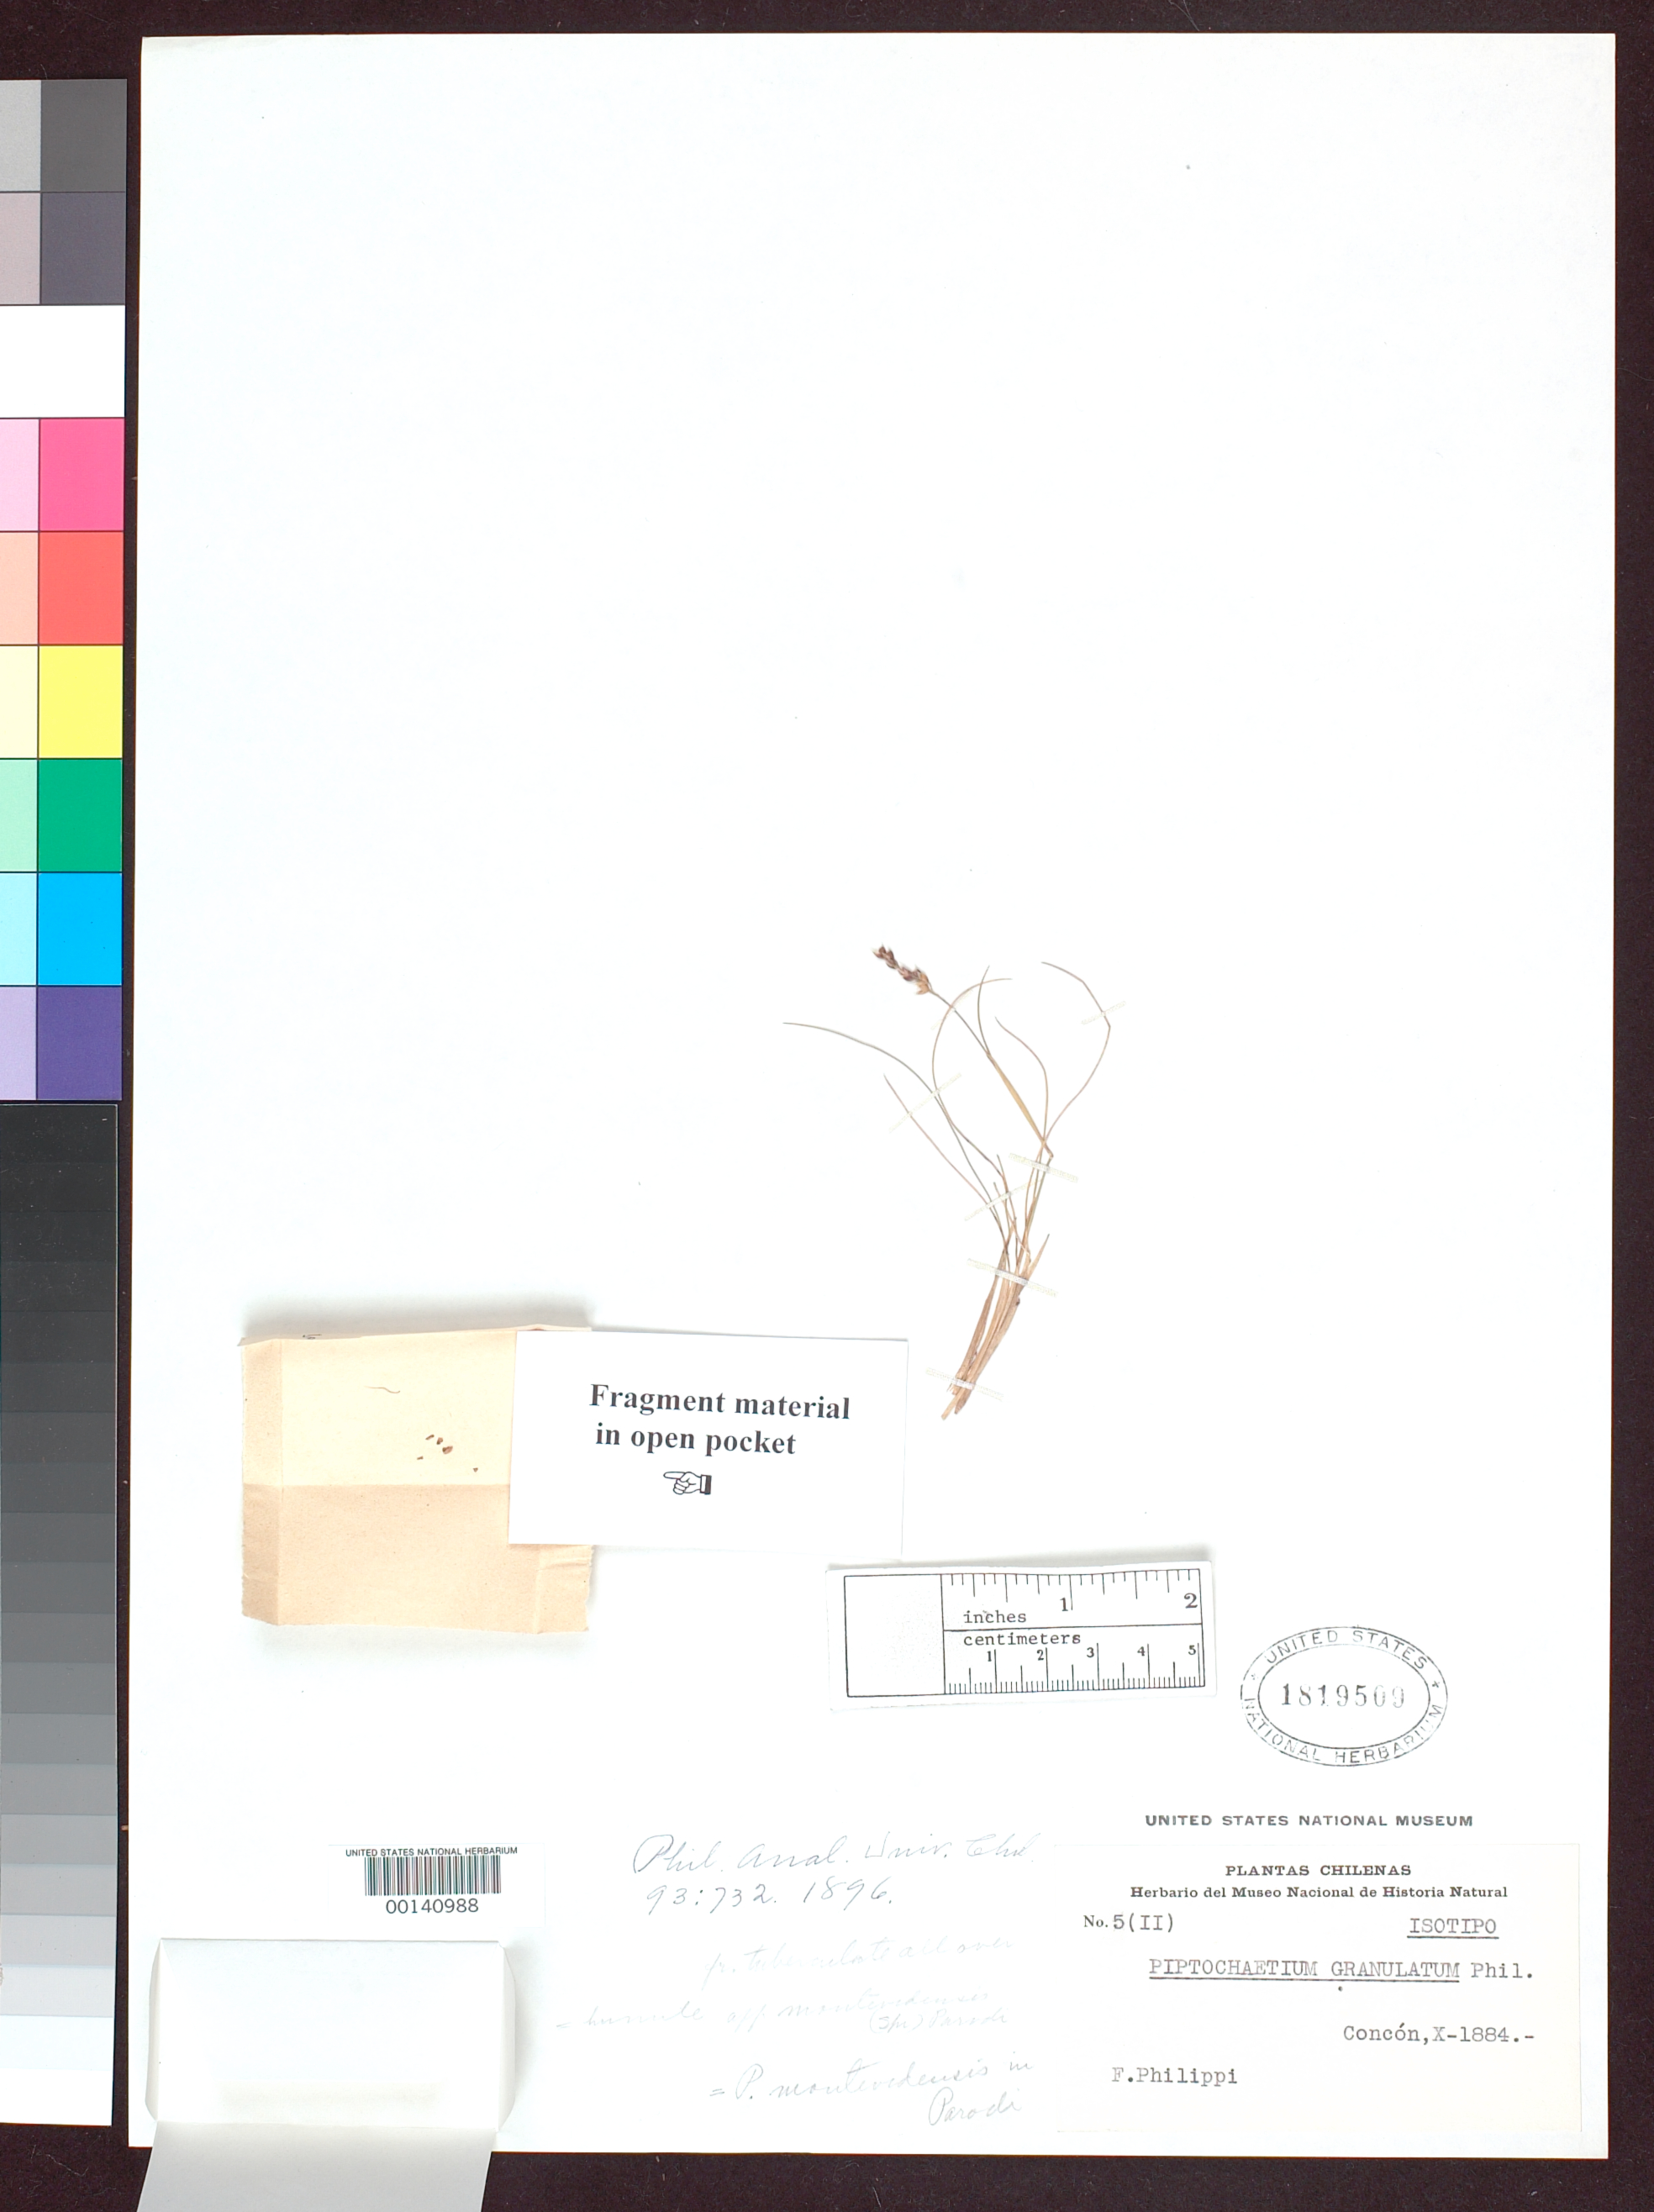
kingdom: Plantae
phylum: Tracheophyta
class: Liliopsida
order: Poales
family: Poaceae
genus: Piptochaetium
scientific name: Piptochaetium granulatum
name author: Phil.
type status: Isotype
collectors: R. A. Philippi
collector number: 5(ii)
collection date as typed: Oct 1984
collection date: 1984-10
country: Chile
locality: Concon.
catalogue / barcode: US 1819509